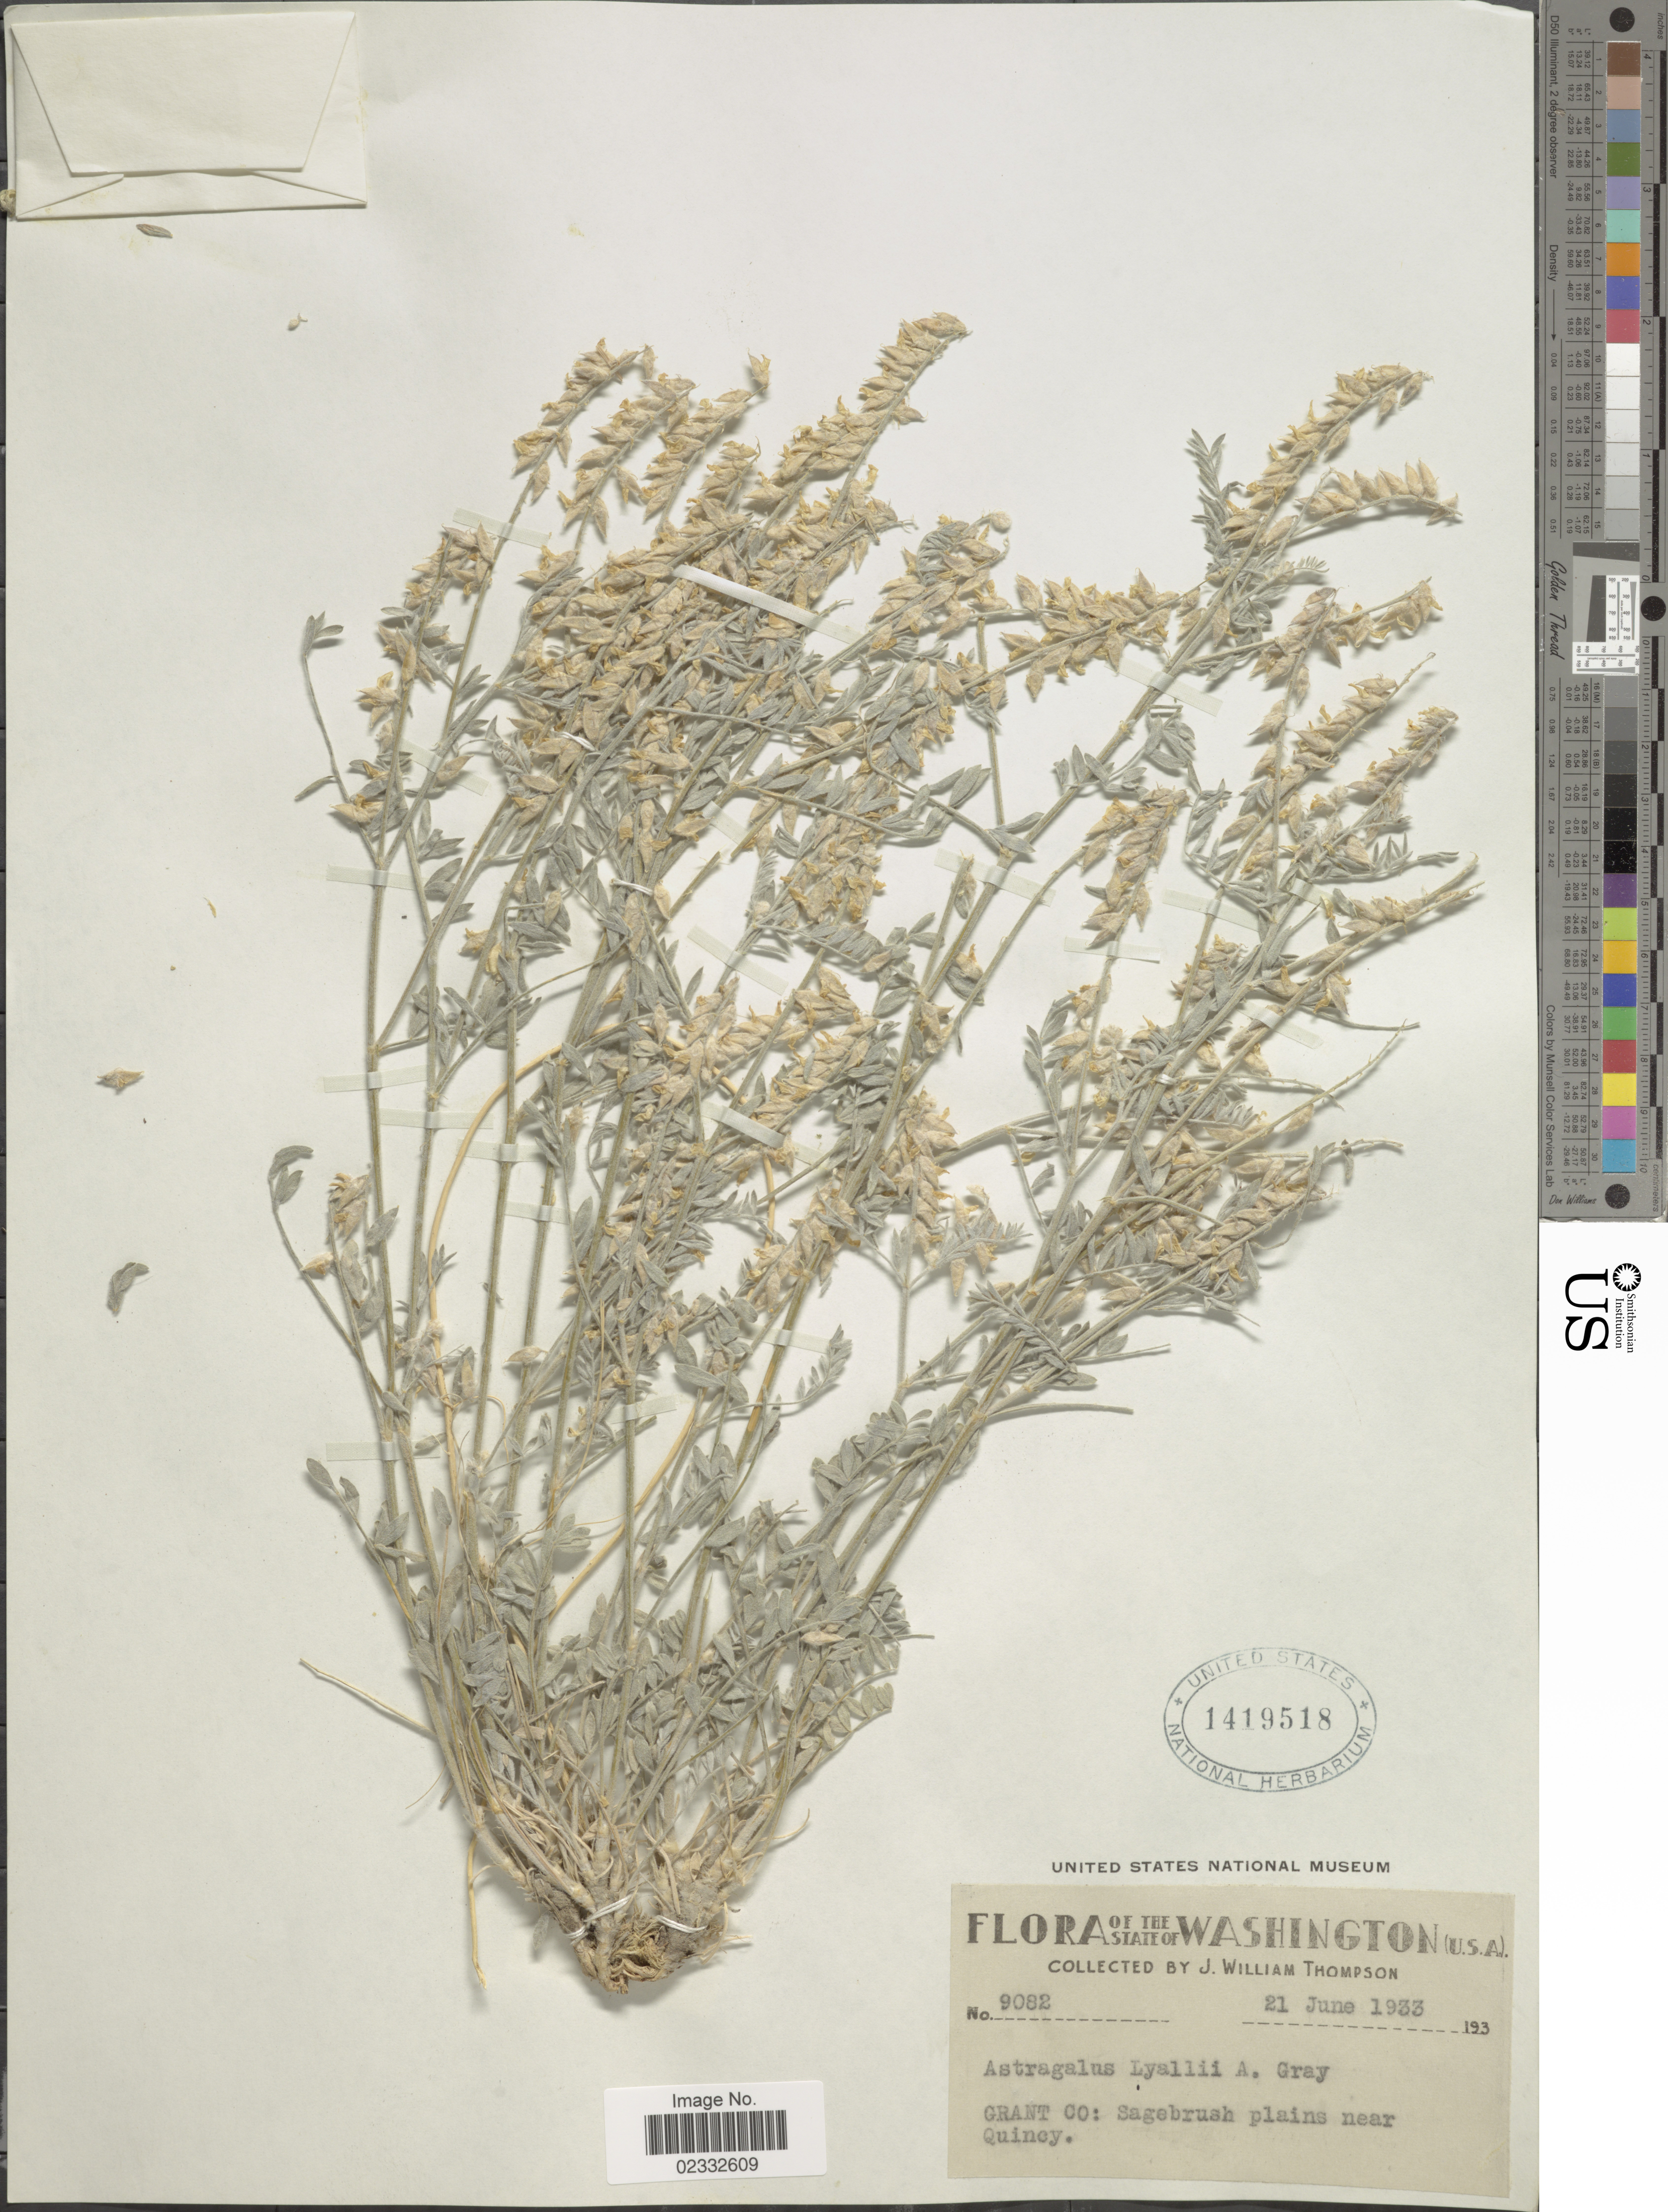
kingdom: Plantae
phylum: Tracheophyta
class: Magnoliopsida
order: Fabales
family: Fabaceae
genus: Astragalus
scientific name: Astragalus lyallii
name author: A. Gray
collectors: J. W. Thompson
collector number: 9082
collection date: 1933-06-21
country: United States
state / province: Washington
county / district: Grant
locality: Grant Co: Sagebrush plains near Quincy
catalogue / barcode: US 1419518